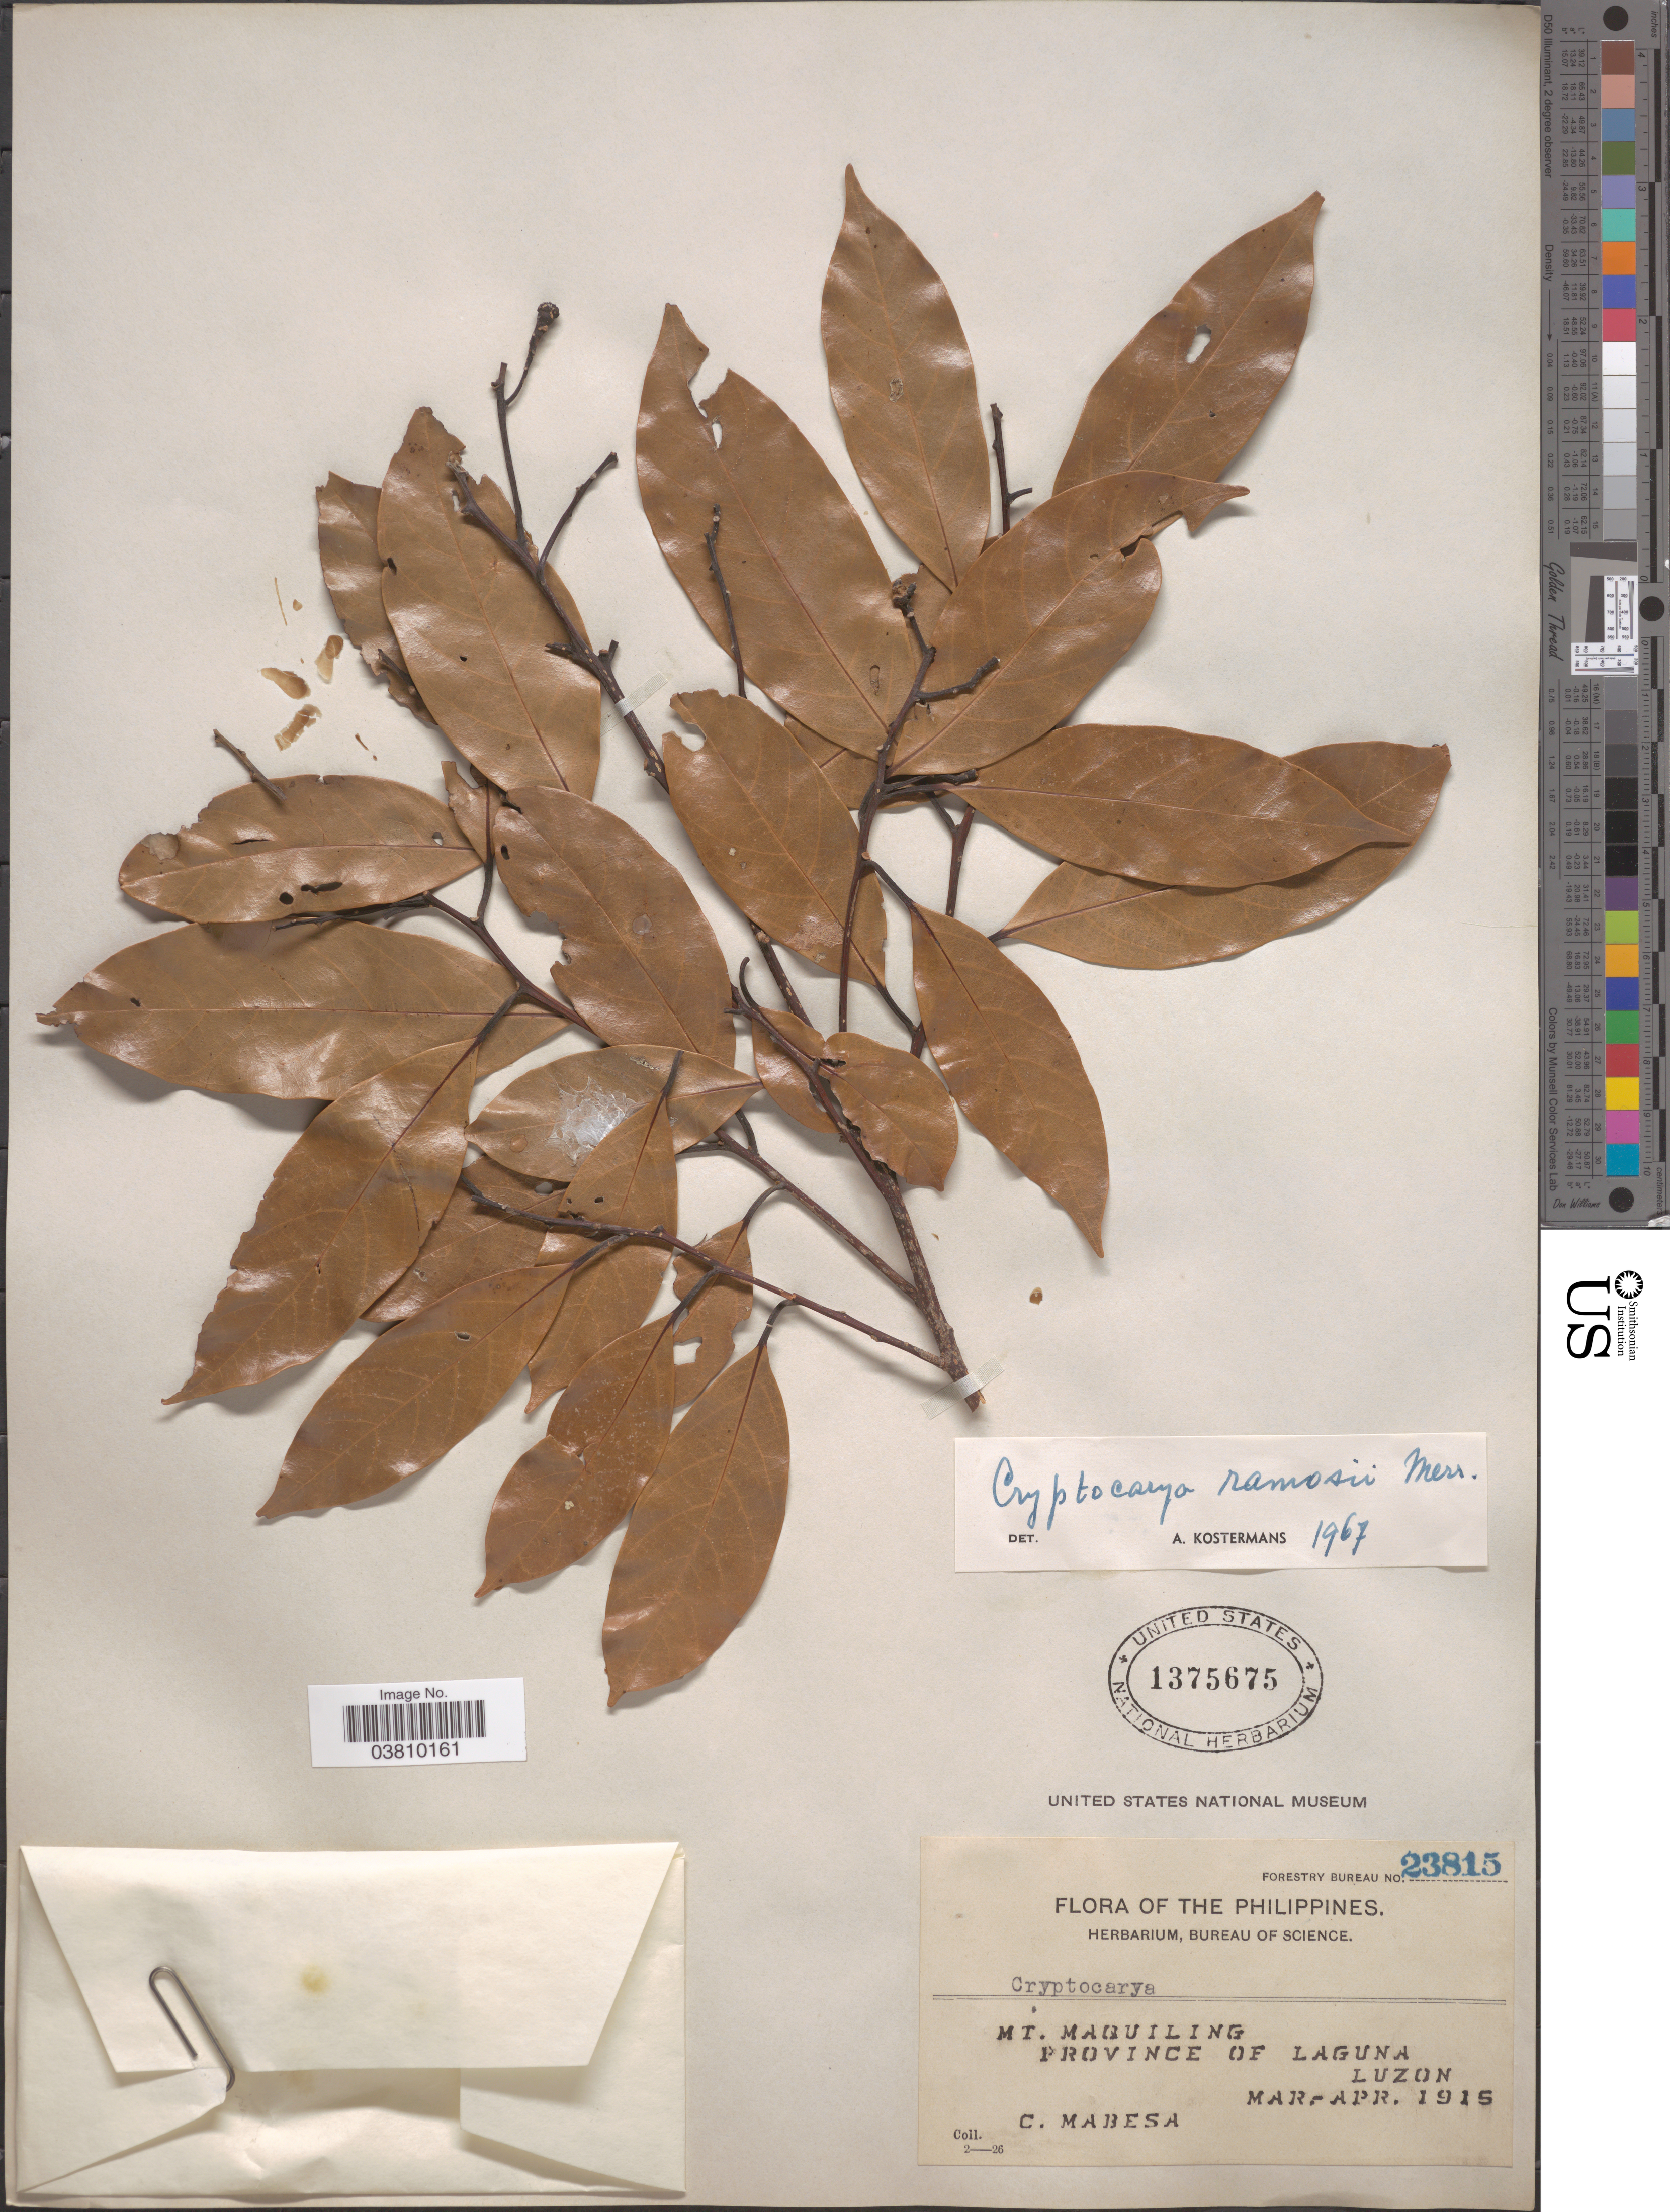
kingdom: Plantae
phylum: Tracheophyta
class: Magnoliopsida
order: Laurales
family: Lauraceae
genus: Cryptocarya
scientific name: Cryptocarya ramosii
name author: Merr.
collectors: C. Mabesa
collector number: Forestry Bureau 23815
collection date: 1915-03/1915-04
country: Philippines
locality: Mt. Maquiling. Province of Laguna, Luzon.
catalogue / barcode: US 1375675